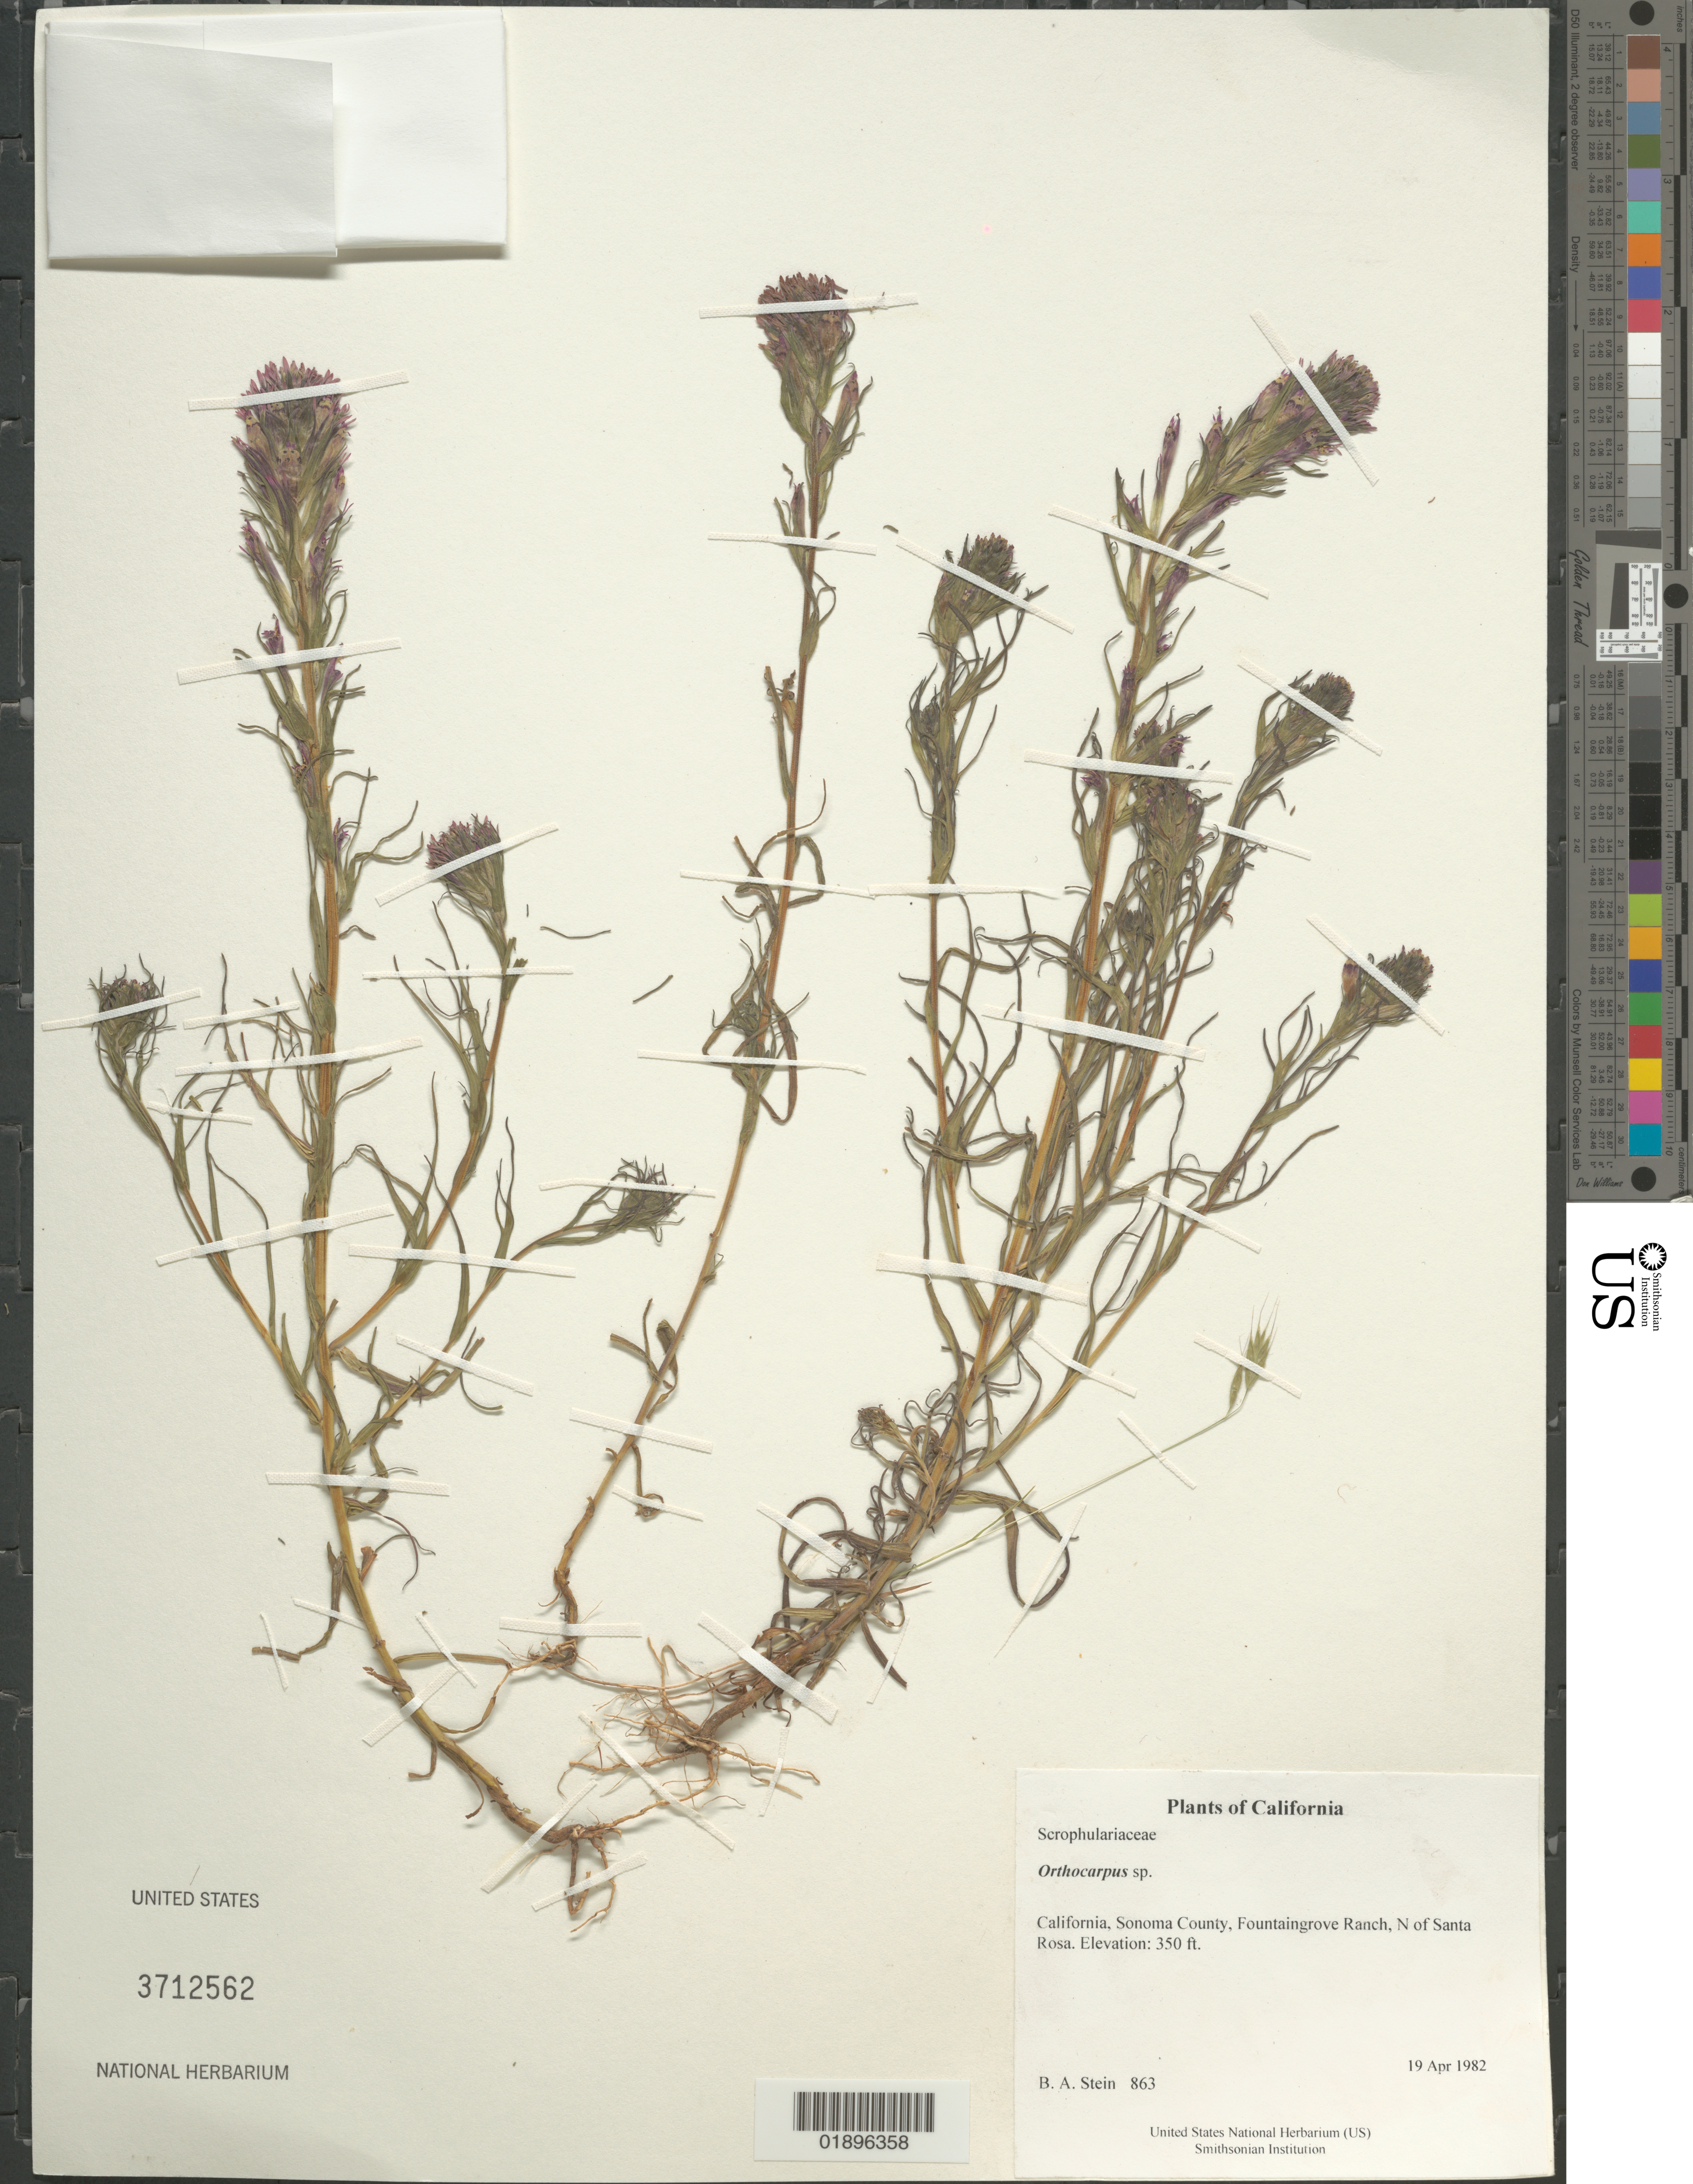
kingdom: Plantae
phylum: Tracheophyta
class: Magnoliopsida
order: Lamiales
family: Orobanchaceae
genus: Orthocarpus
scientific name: Orthocarpus sp.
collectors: B. A. Stein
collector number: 863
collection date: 1982-04-19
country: United States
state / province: California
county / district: Sonoma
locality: Fountaingrove Ranch, N of Santa Rosa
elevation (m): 107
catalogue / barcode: US 3712562